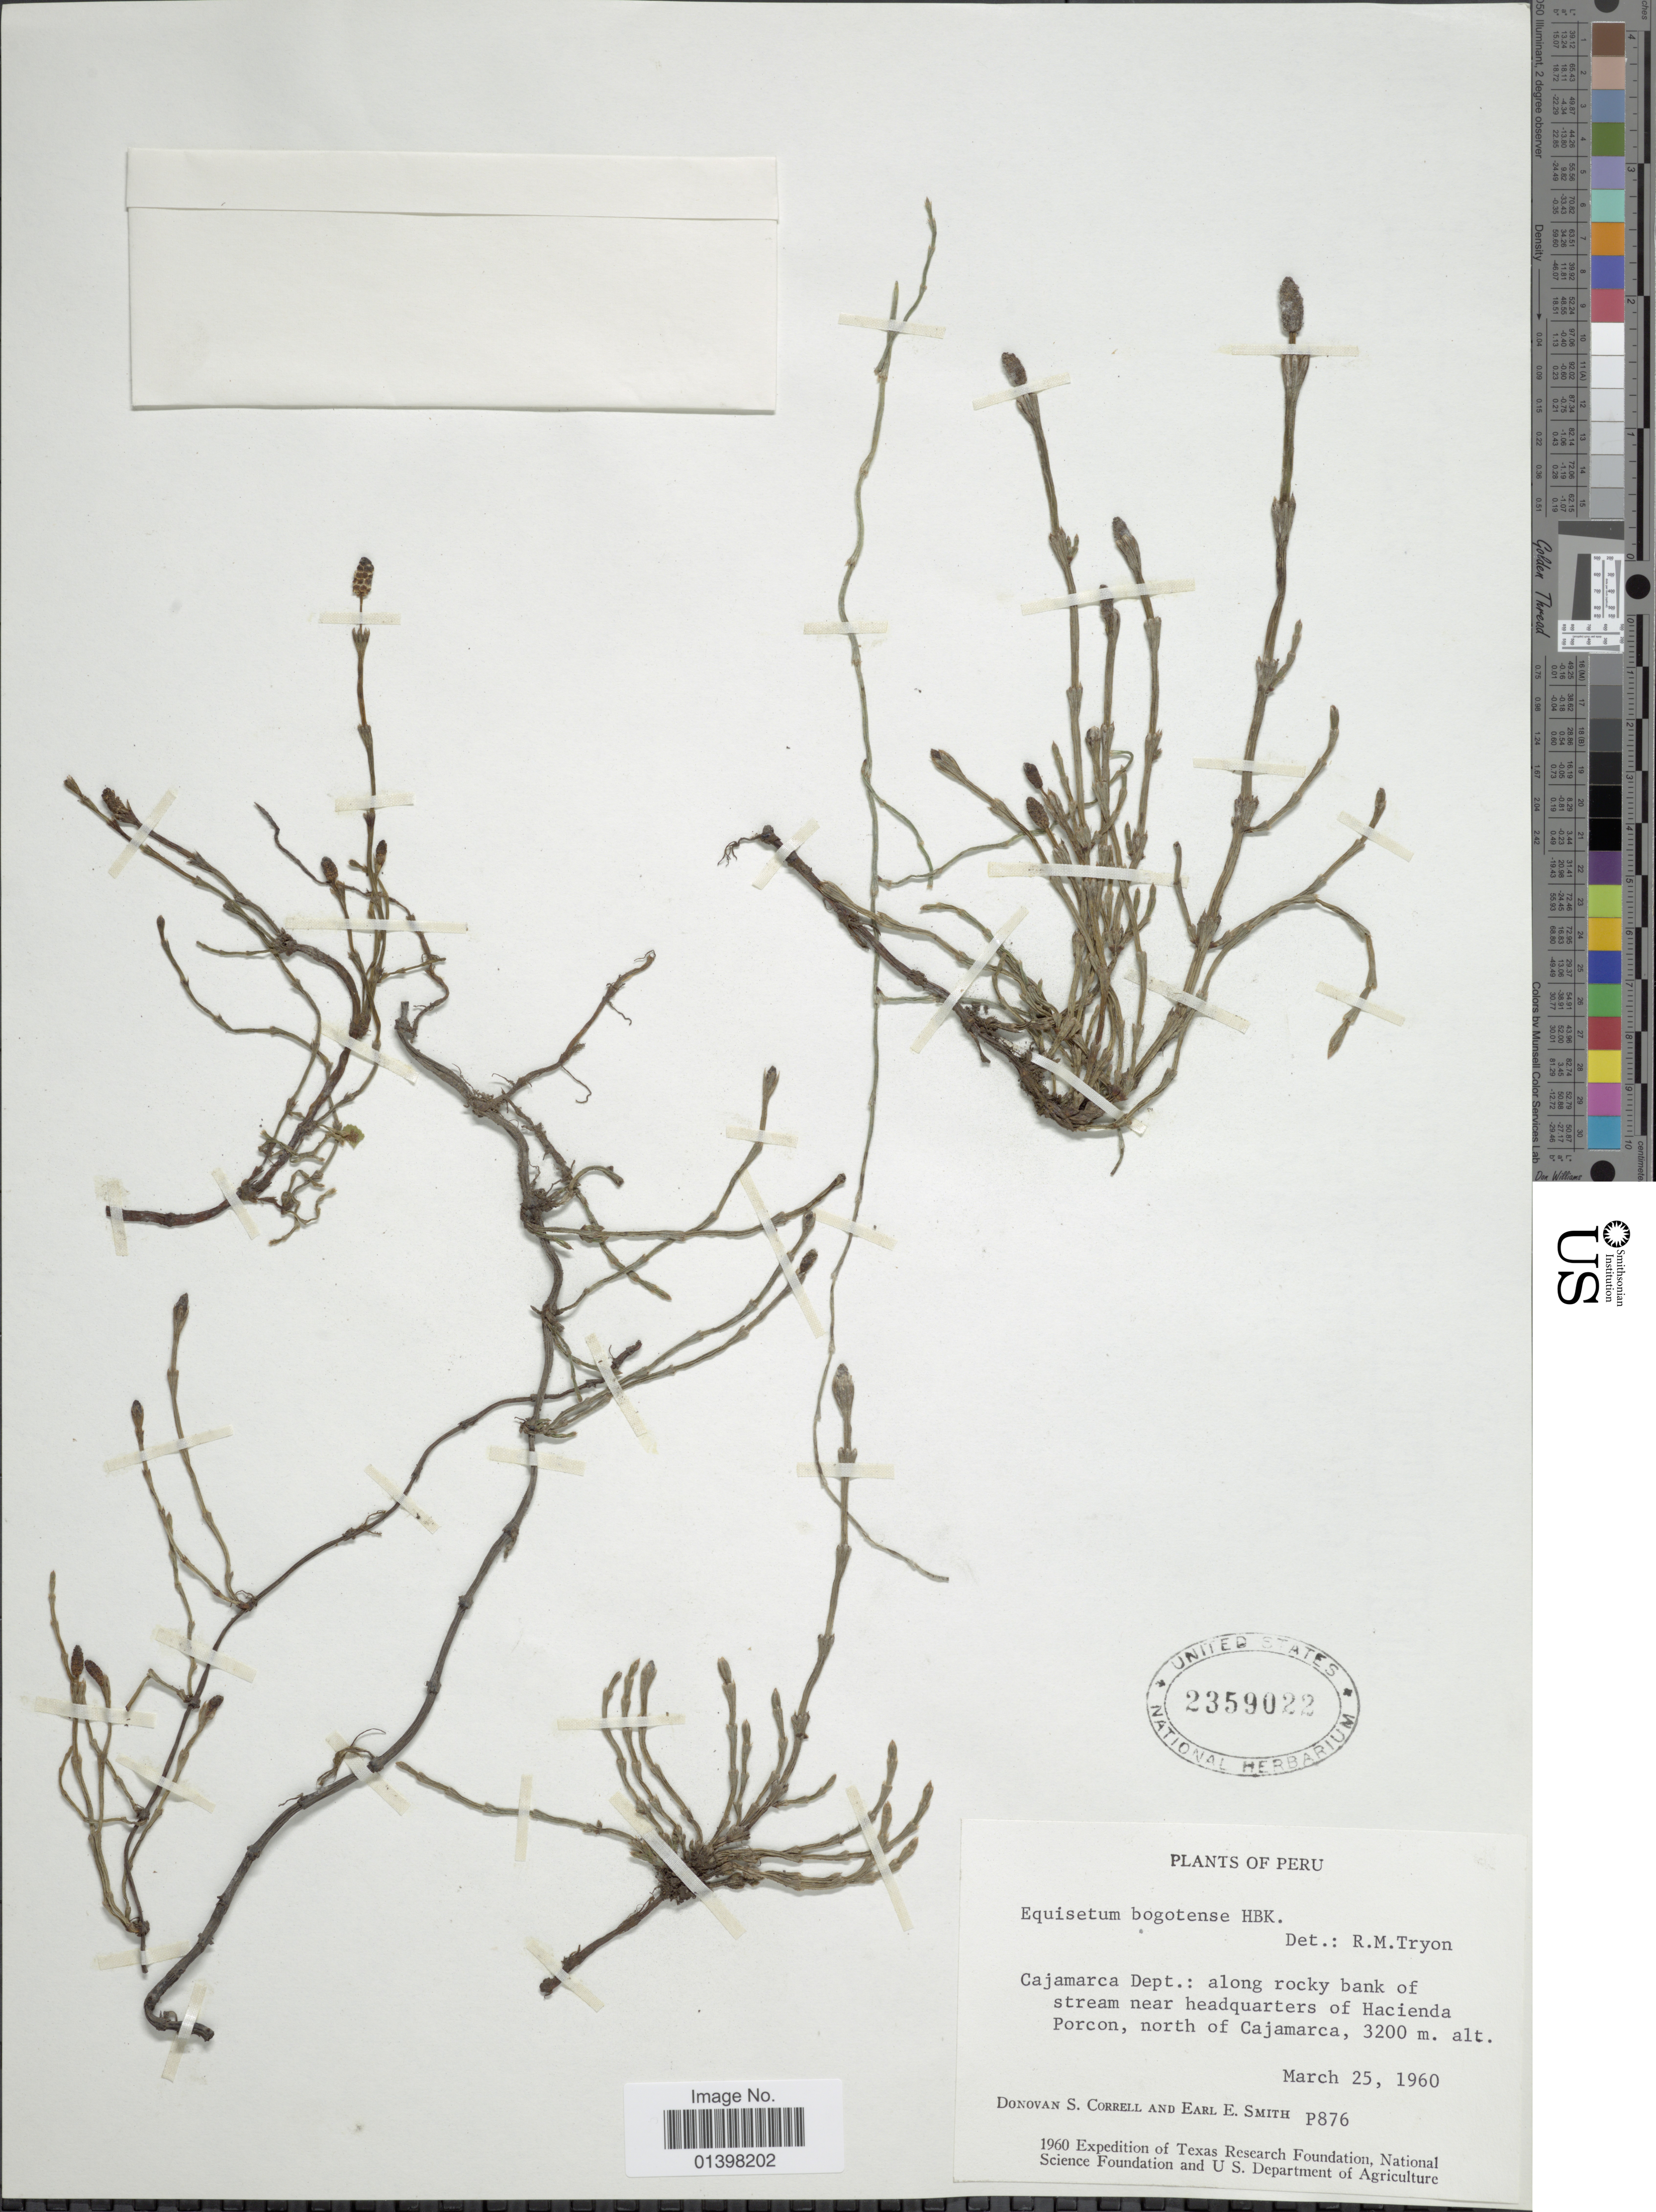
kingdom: Plantae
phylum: Tracheophyta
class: Polypodiopsida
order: Equisetales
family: Equisetaceae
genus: Equisetum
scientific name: Equisetum bogotense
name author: Kunth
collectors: D. S. Correll & E. E. Smith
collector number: P876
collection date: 1960-03-25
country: Peru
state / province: Cajamarca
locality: Along rocky bank of stream near headquarters of hacienda Porcon, north of Cajamarca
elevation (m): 3200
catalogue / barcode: US 2359022